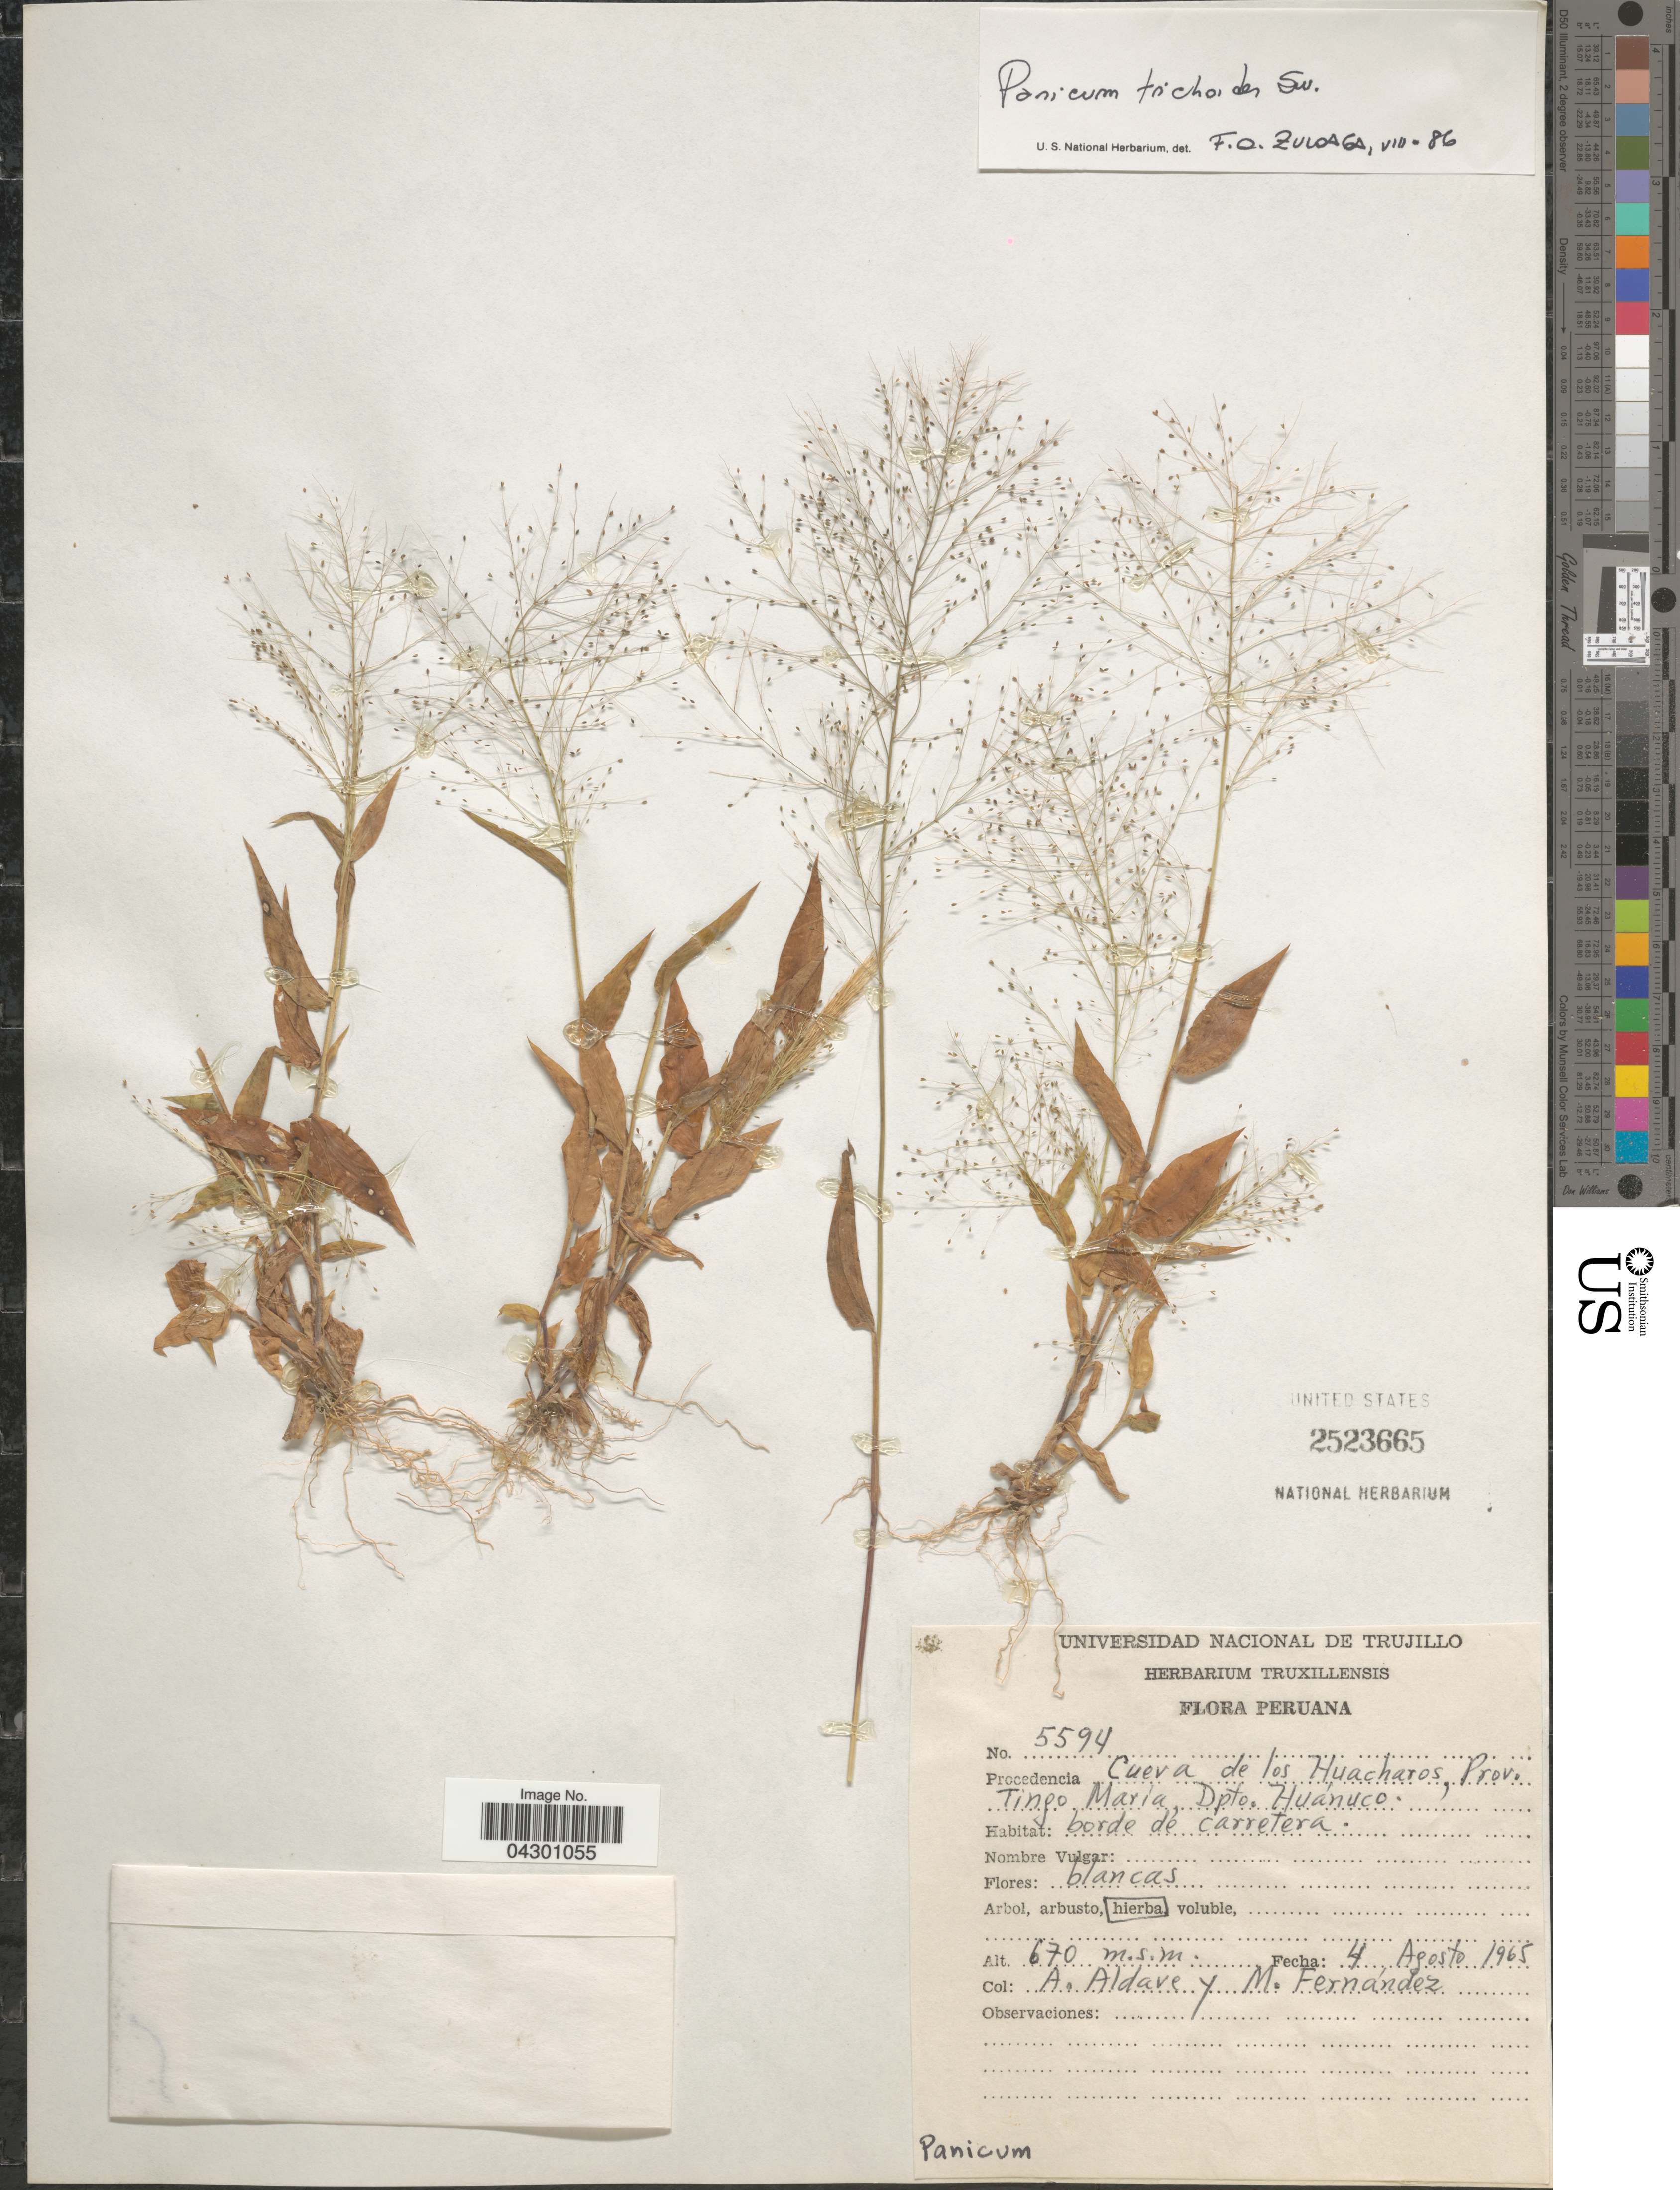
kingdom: Plantae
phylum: Tracheophyta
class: Liliopsida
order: Poales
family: Poaceae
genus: Panicum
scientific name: Panicum trichoides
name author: Sw.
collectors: A. Aldave & M. Fernández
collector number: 5594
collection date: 1965-08-04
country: Peru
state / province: Huánuco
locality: Cueva de los Huacharos, Prov. Tingo Maria, Dpto. Huanuco.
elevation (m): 670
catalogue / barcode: US 2523665